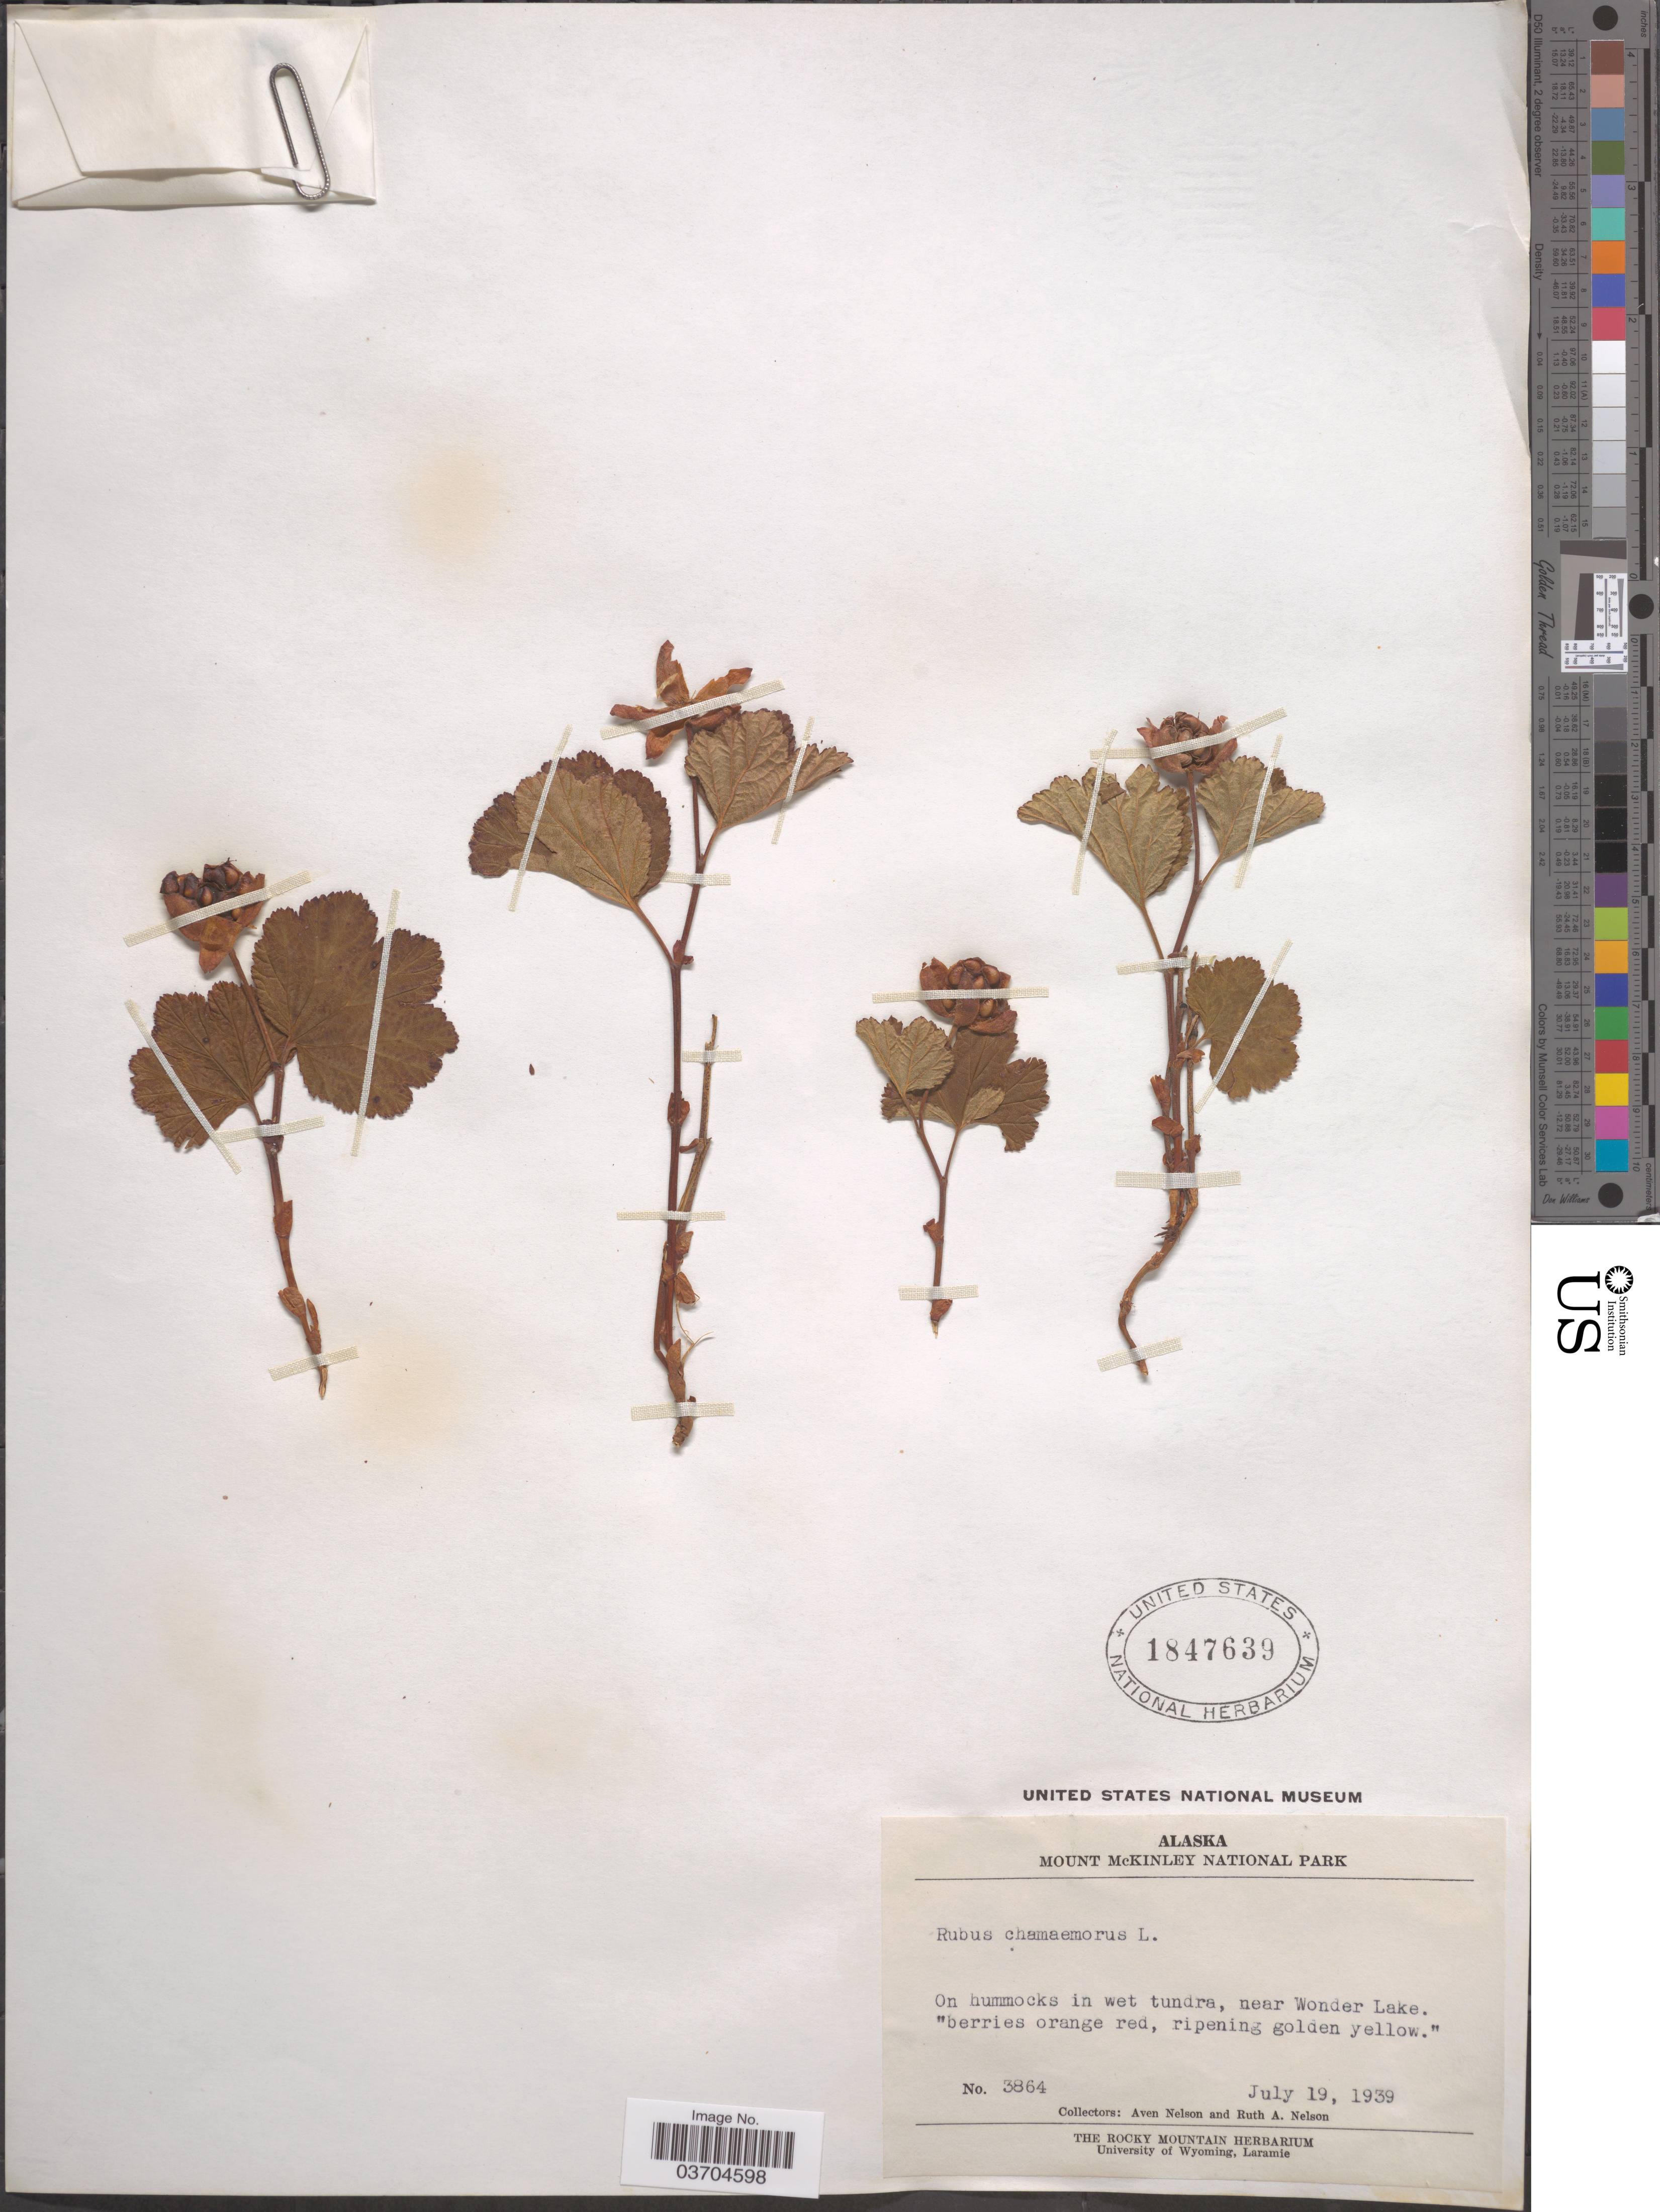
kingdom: Plantae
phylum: Tracheophyta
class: Magnoliopsida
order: Rosales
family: Rosaceae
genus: Rubus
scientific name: Rubus chamaemorus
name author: L.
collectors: A. Nelson & R. A. Nelson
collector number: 3864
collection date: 1939-07-19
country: United States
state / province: Alaska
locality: Mount McKinley National Park. Near Wonder Lake.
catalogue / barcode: US 1847639